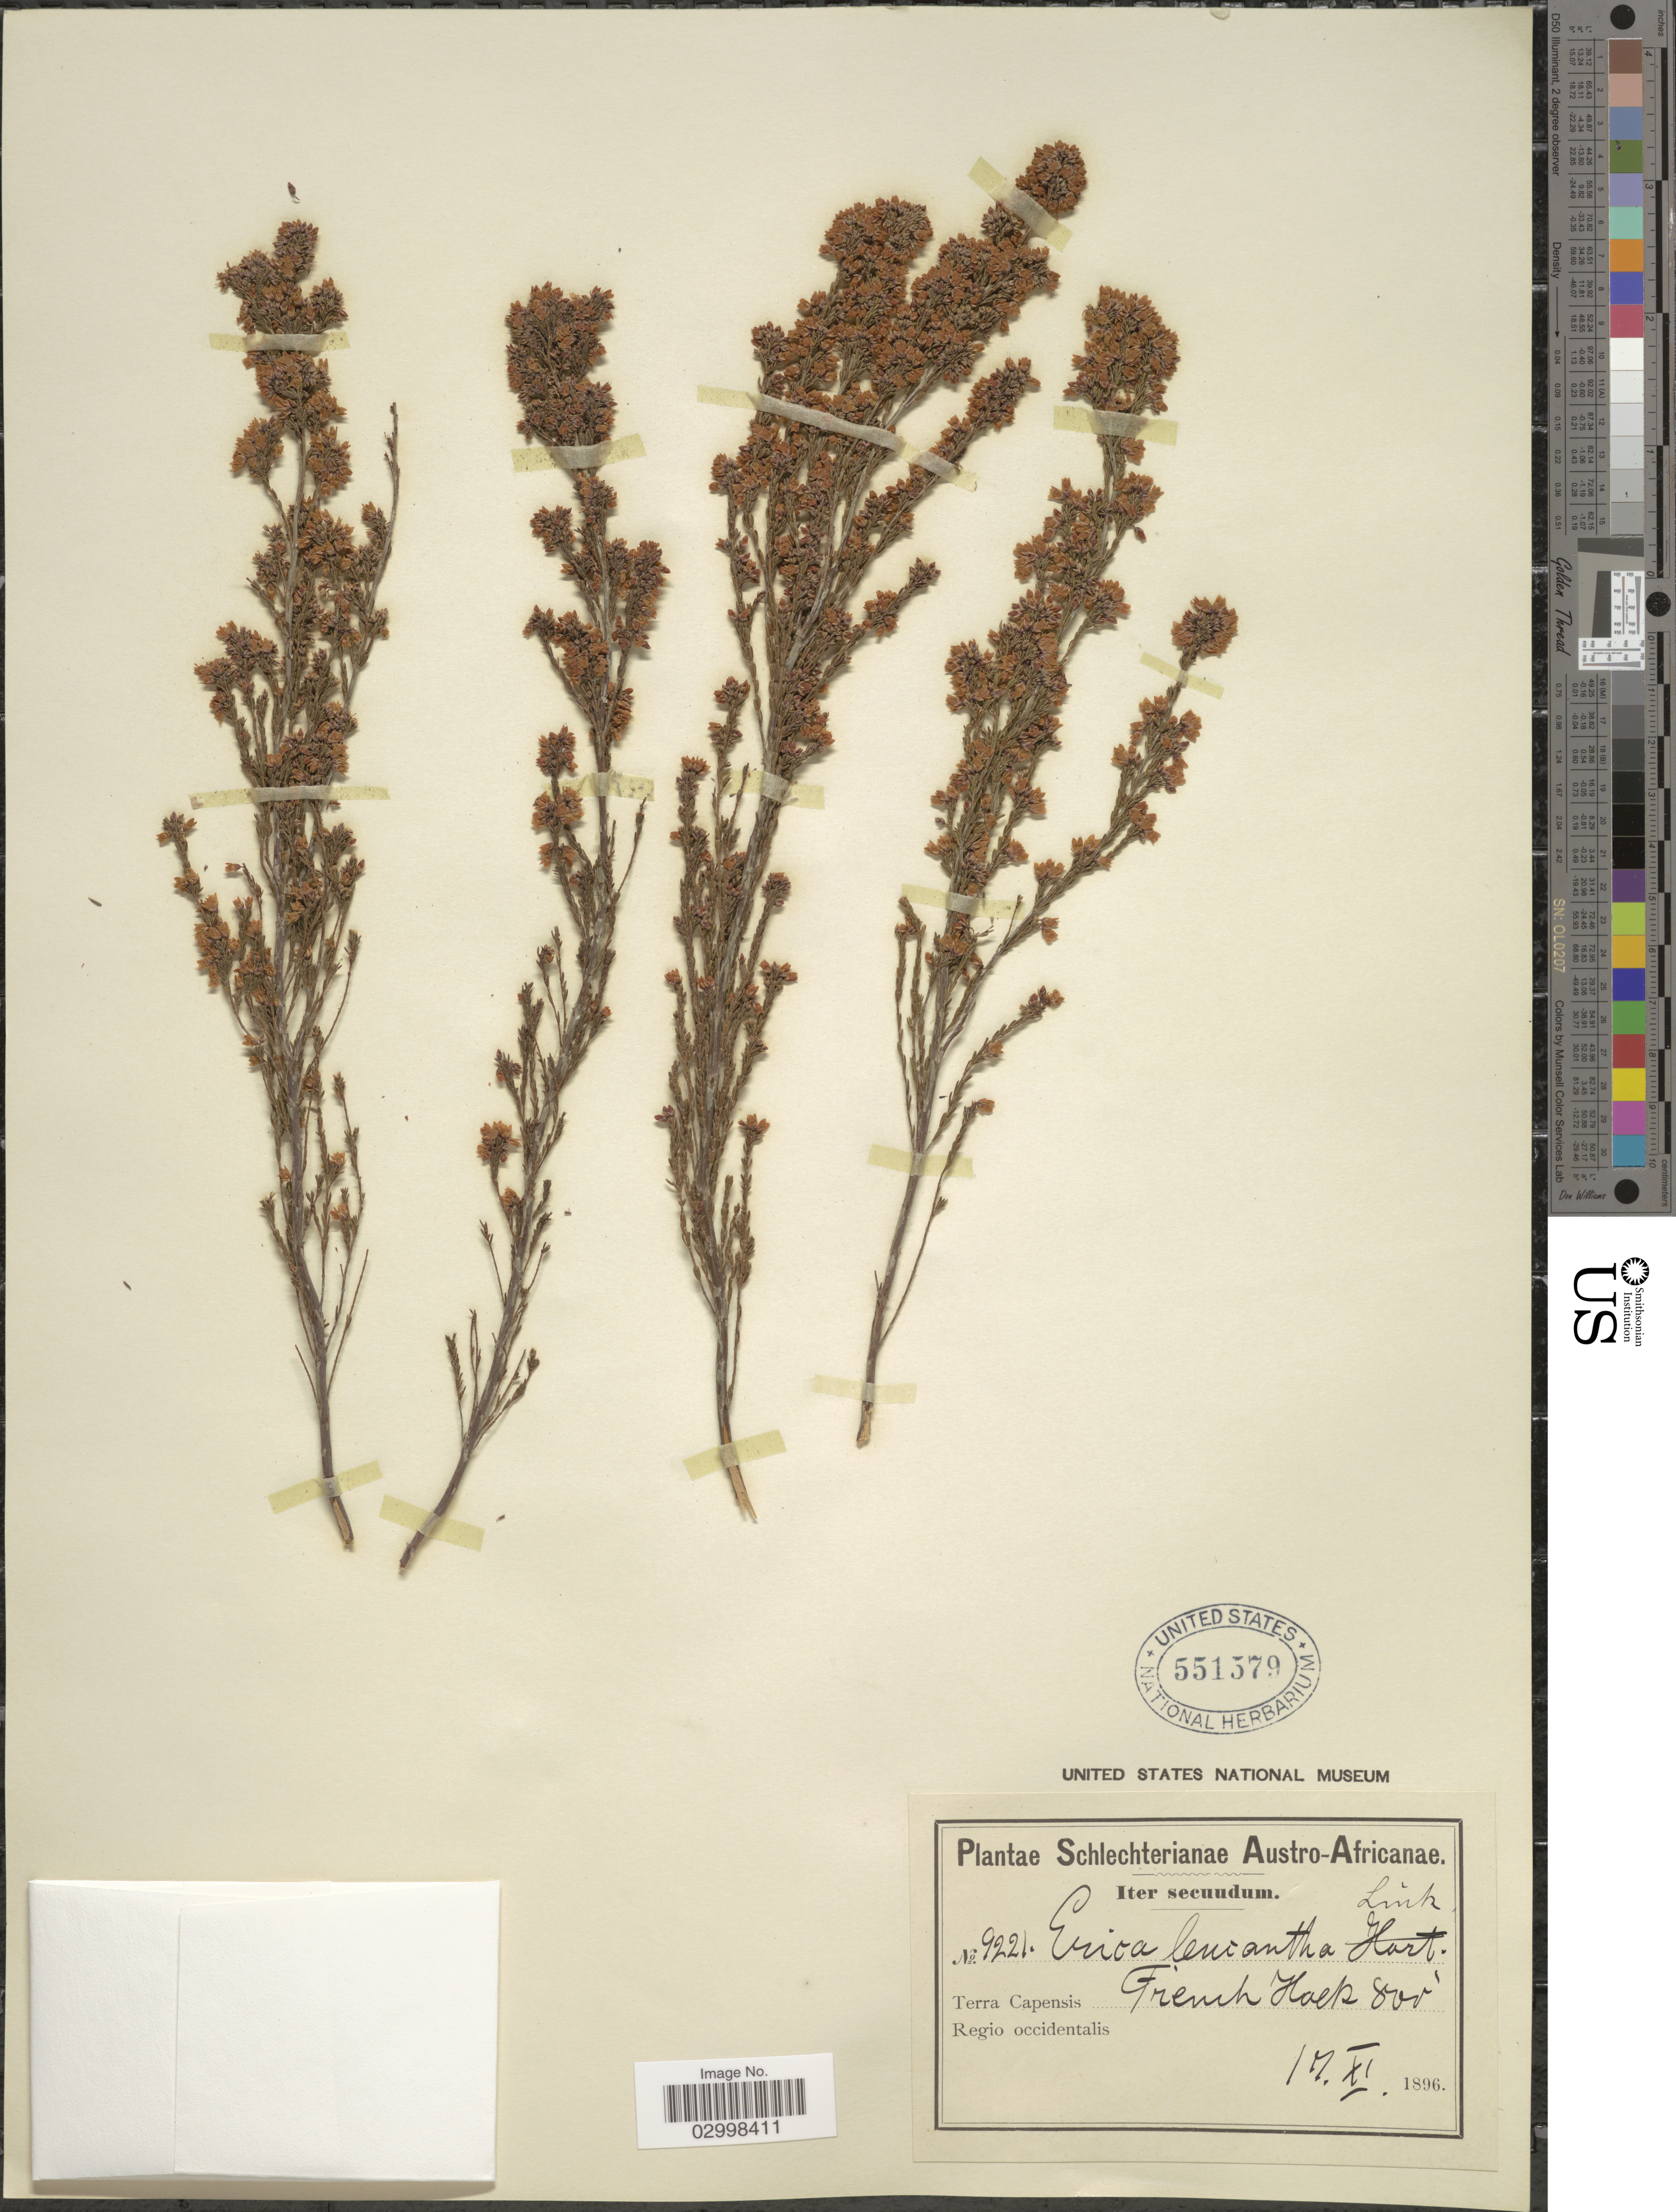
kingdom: Plantae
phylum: Tracheophyta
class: Magnoliopsida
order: Ericales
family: Ericaceae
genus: Erica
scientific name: Erica leucantha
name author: Link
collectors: Schlechter, --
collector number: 9221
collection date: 1896-11-17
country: South Africa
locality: Austro-Africanae. Terra Capensis French Hoek. Regio occidentalis.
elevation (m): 244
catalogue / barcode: US 551579